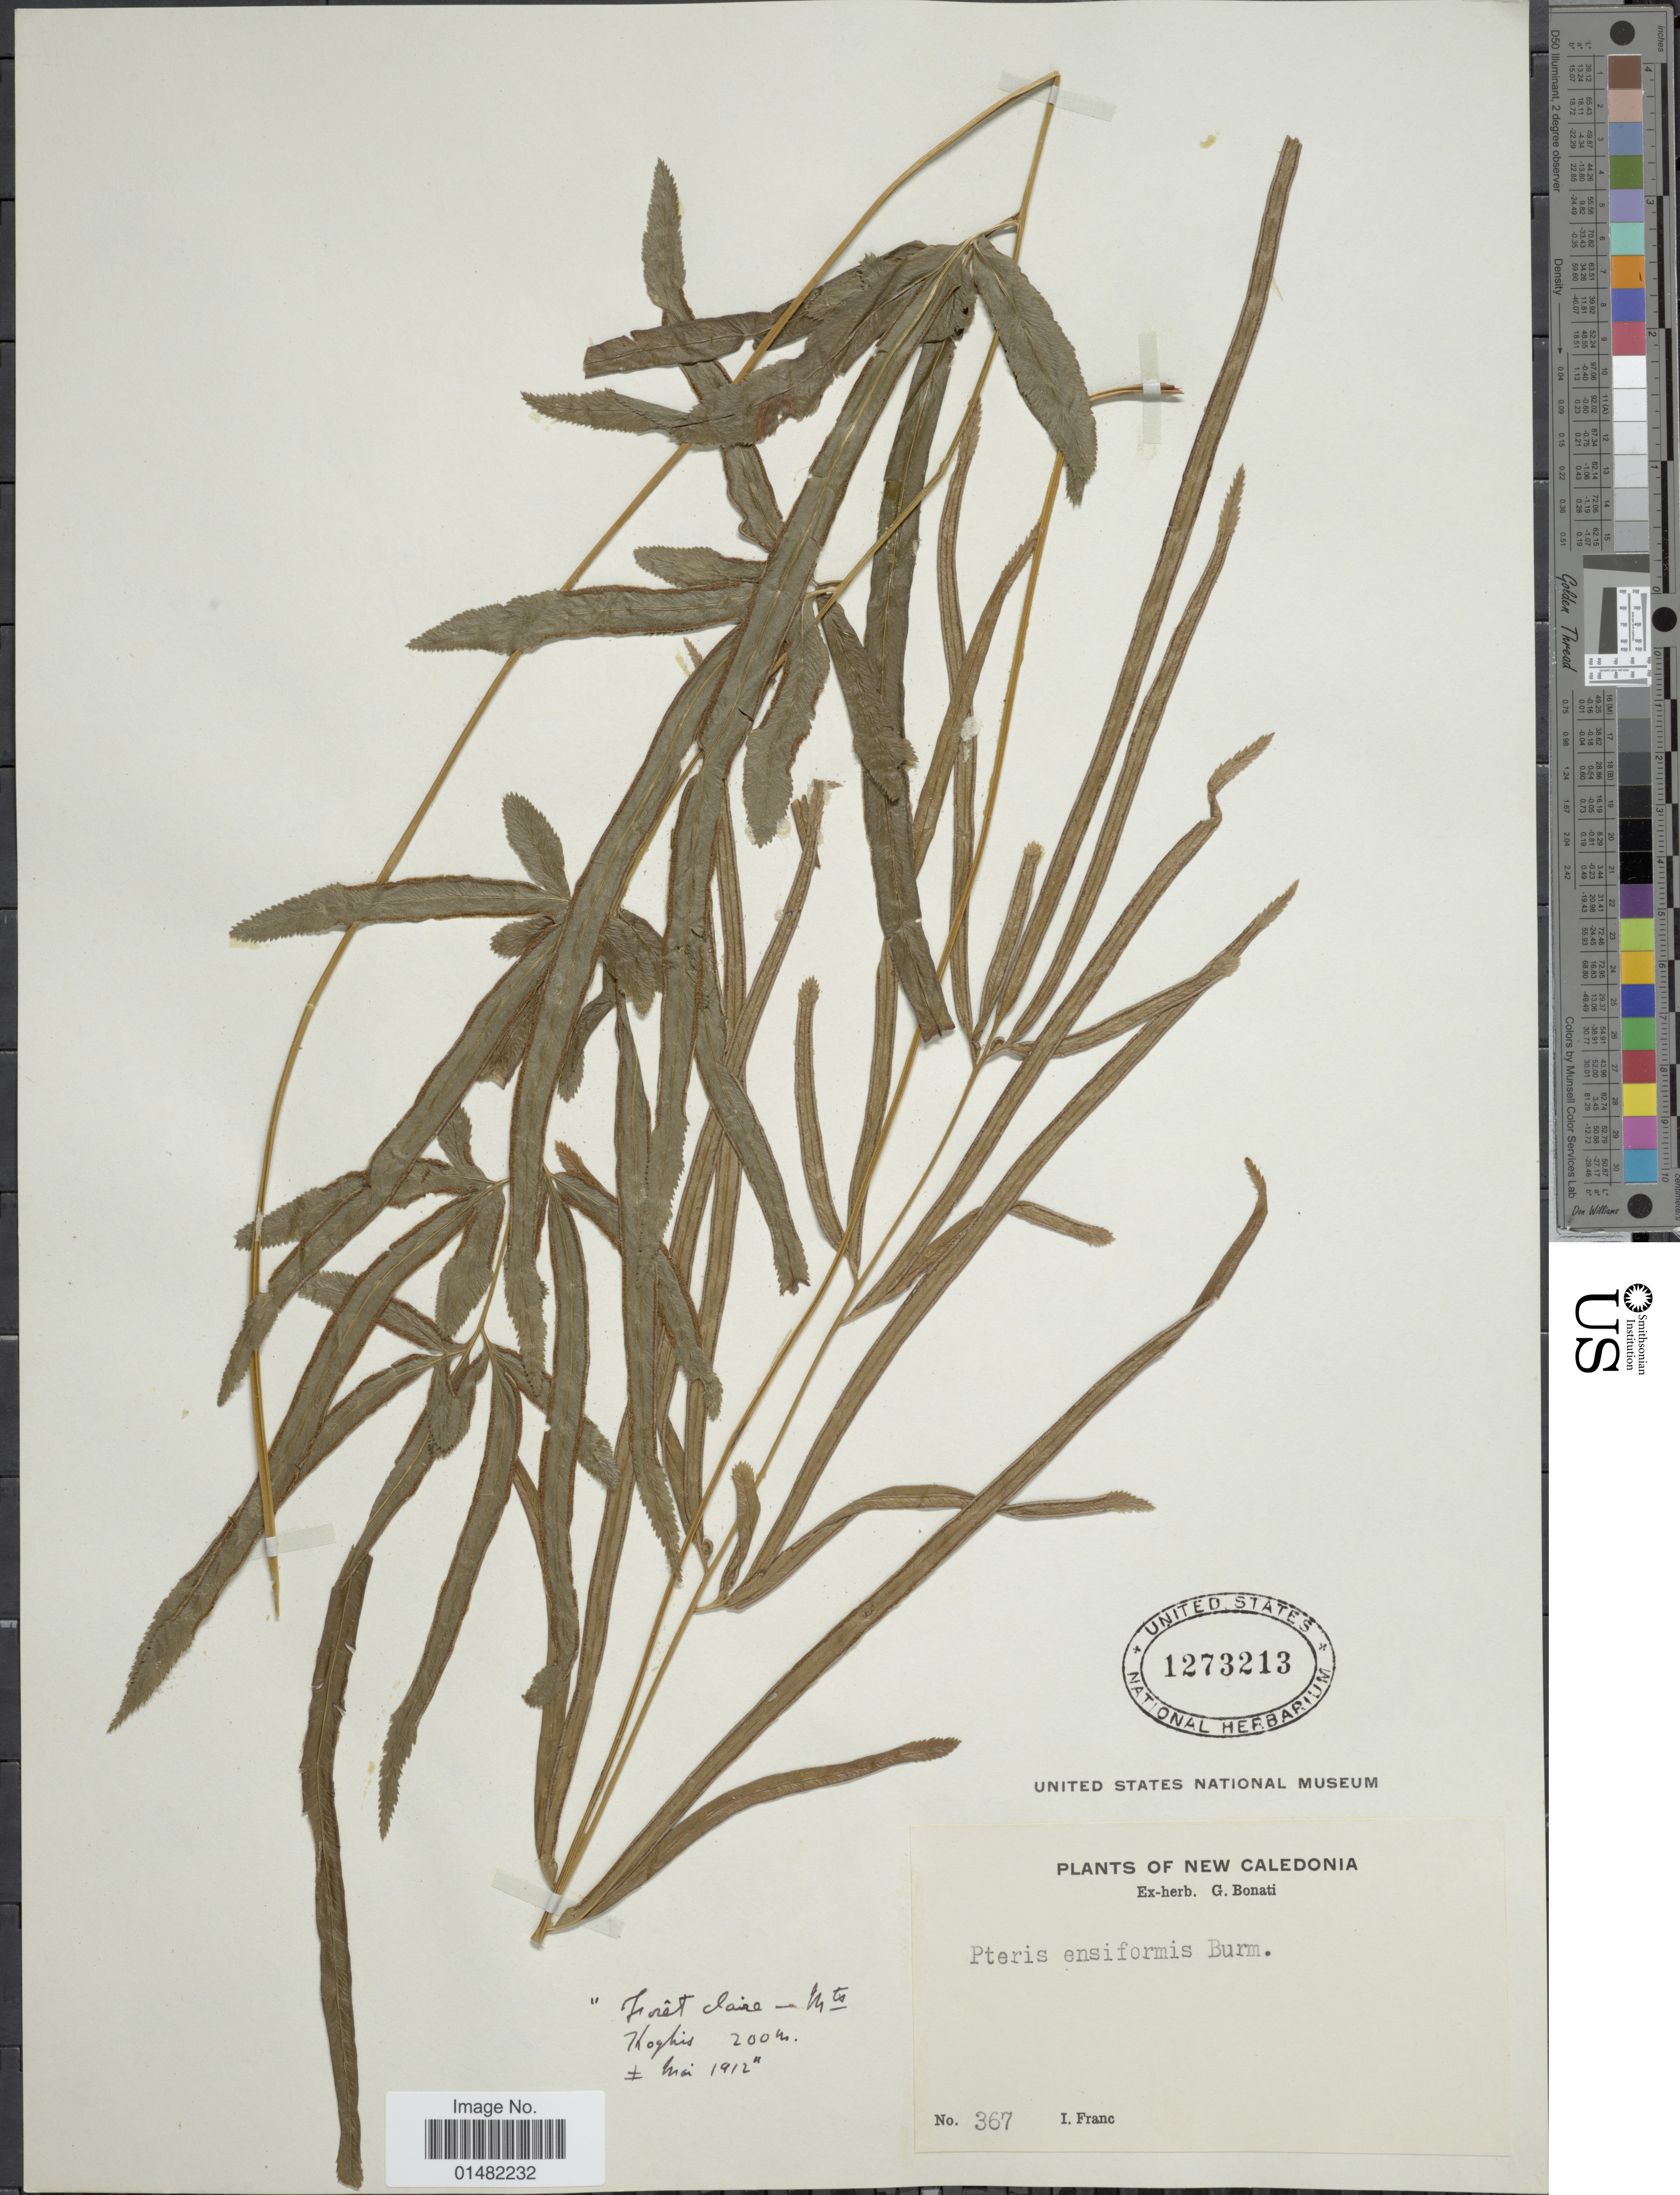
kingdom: Plantae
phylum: Tracheophyta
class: Polypodiopsida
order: Polypodiales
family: Pteridaceae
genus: Pteris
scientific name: Pteris ensiformis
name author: Burm. f.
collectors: I. Franc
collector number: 367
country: New Caledonia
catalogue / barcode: US 1273213